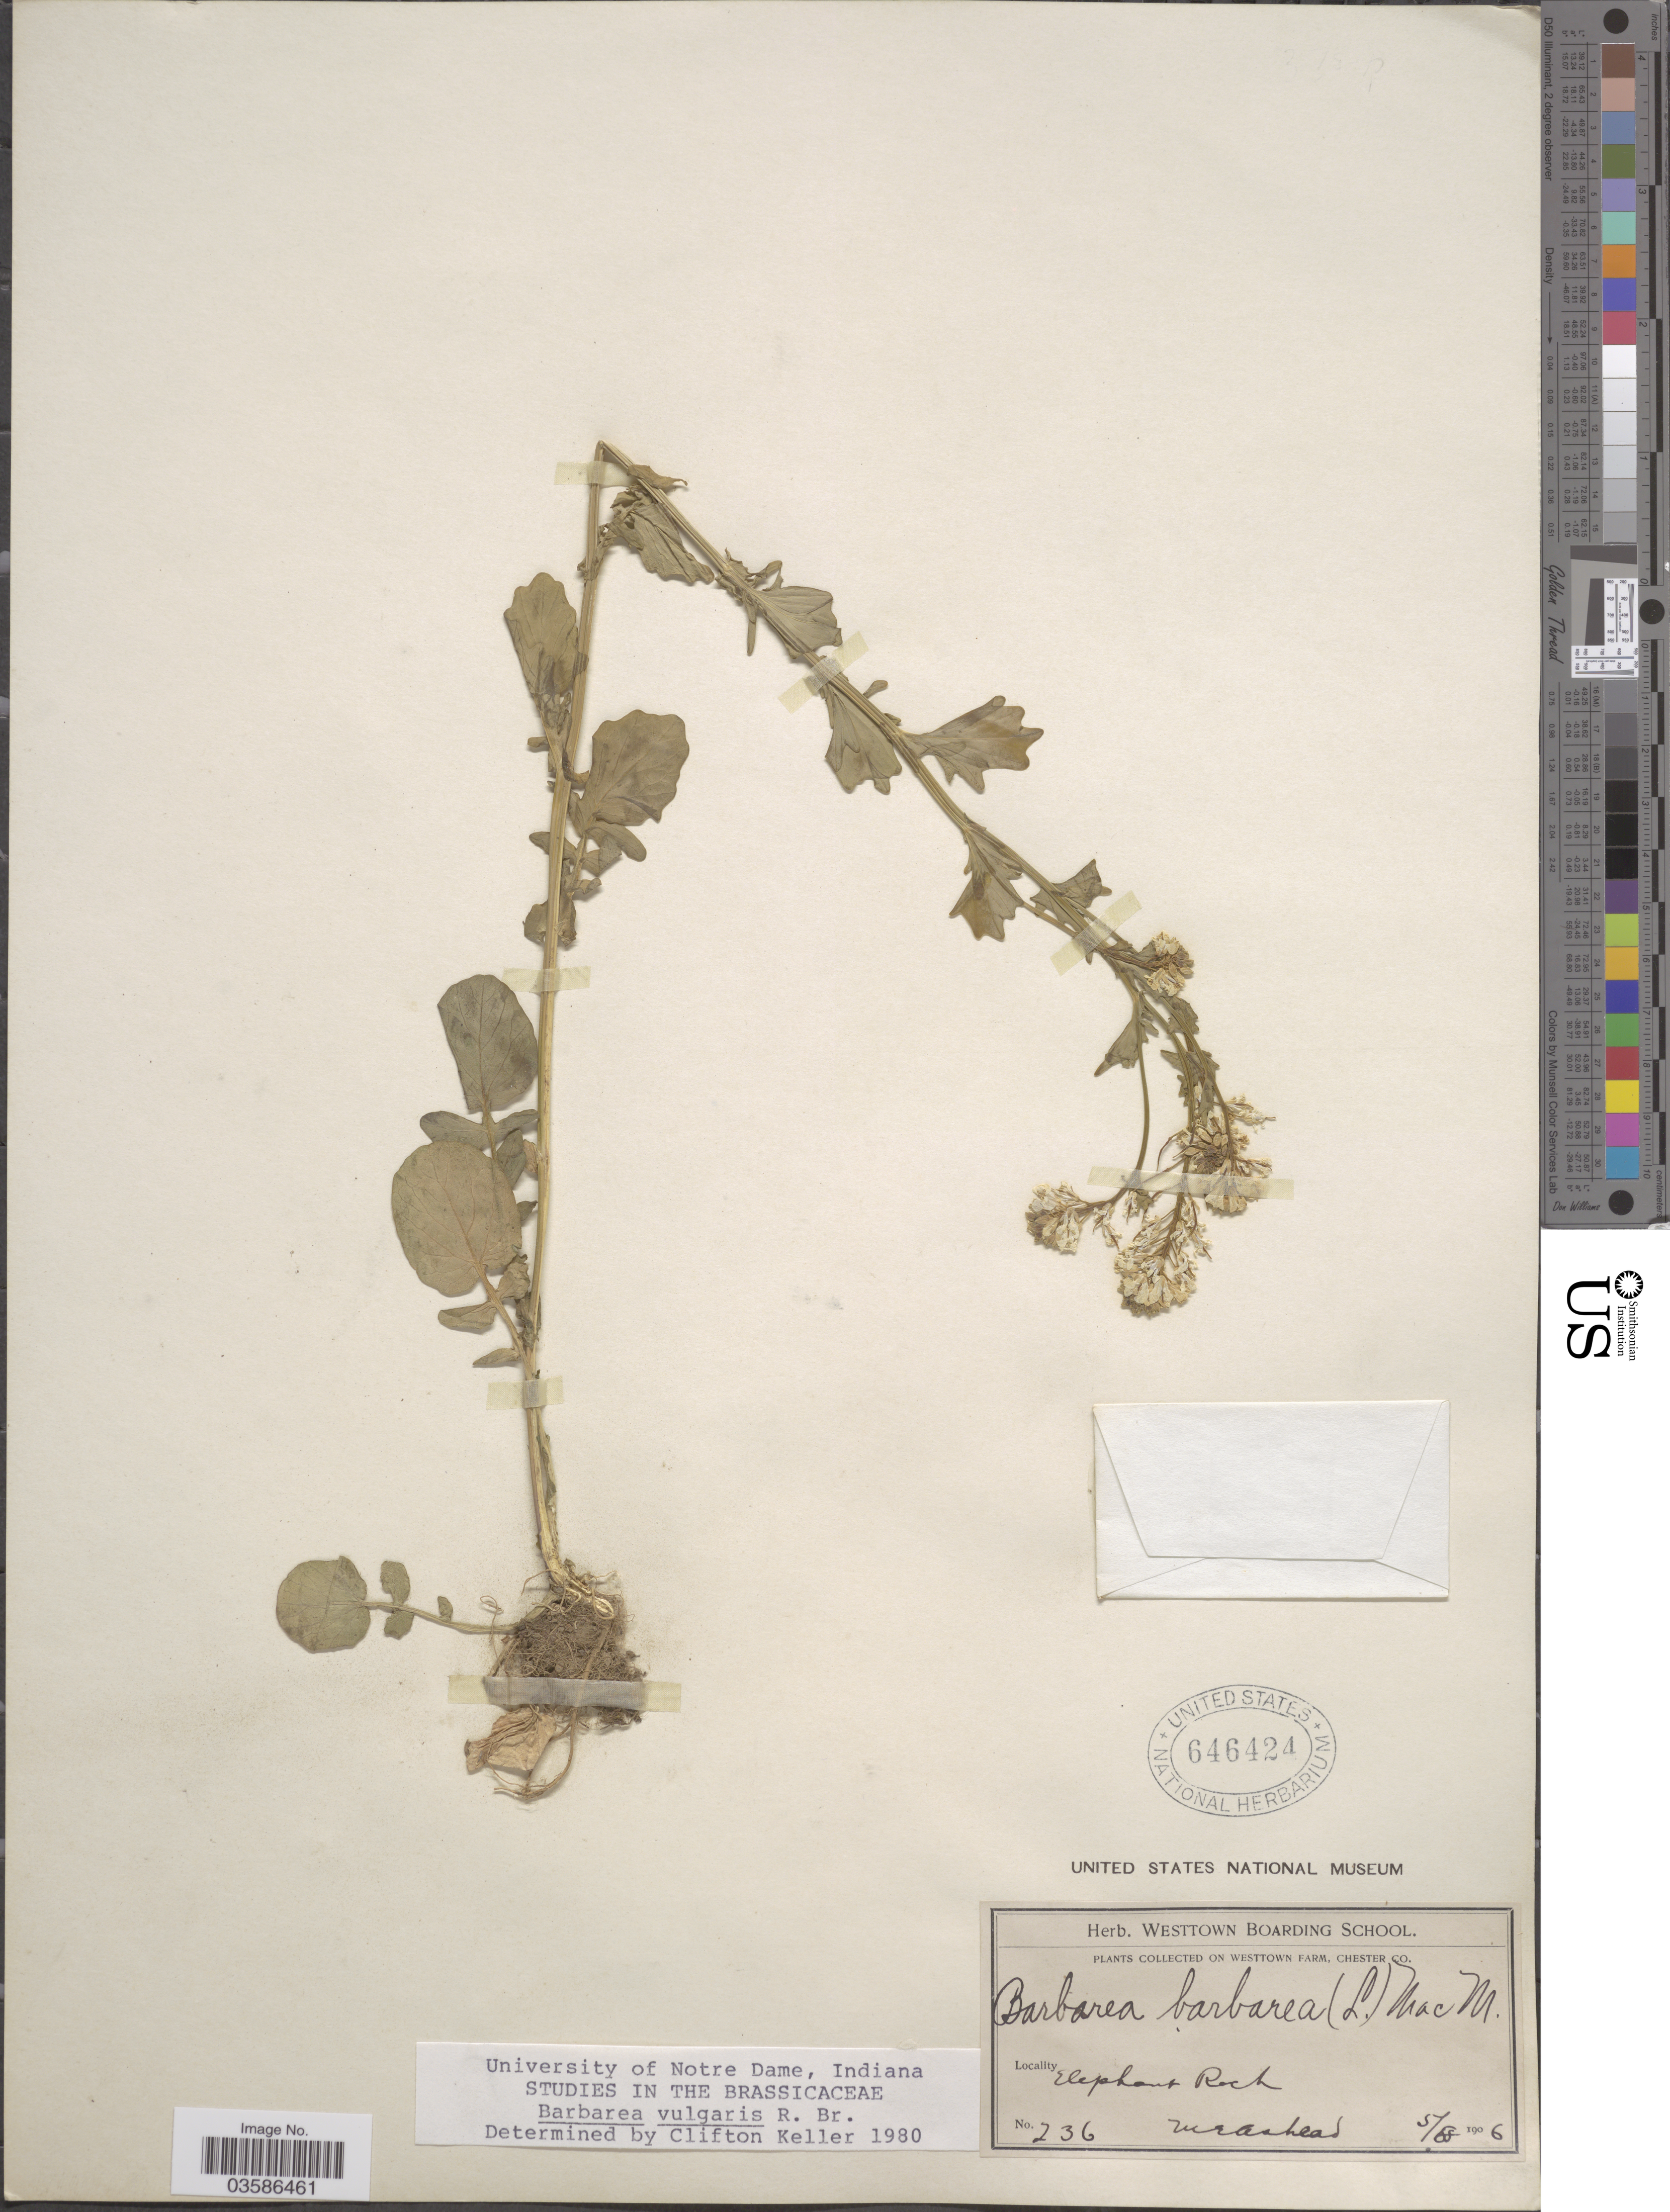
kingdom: Plantae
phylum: Tracheophyta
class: Magnoliopsida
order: Brassicales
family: Brassicaceae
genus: Barbarea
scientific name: Barbarea vulgaris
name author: W.T. Aiton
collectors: Meashead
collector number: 236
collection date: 1906-05-08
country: United States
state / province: Pennsylvania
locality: On Westtown Farm, Chester Co. Elephant Rock.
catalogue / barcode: US 646424